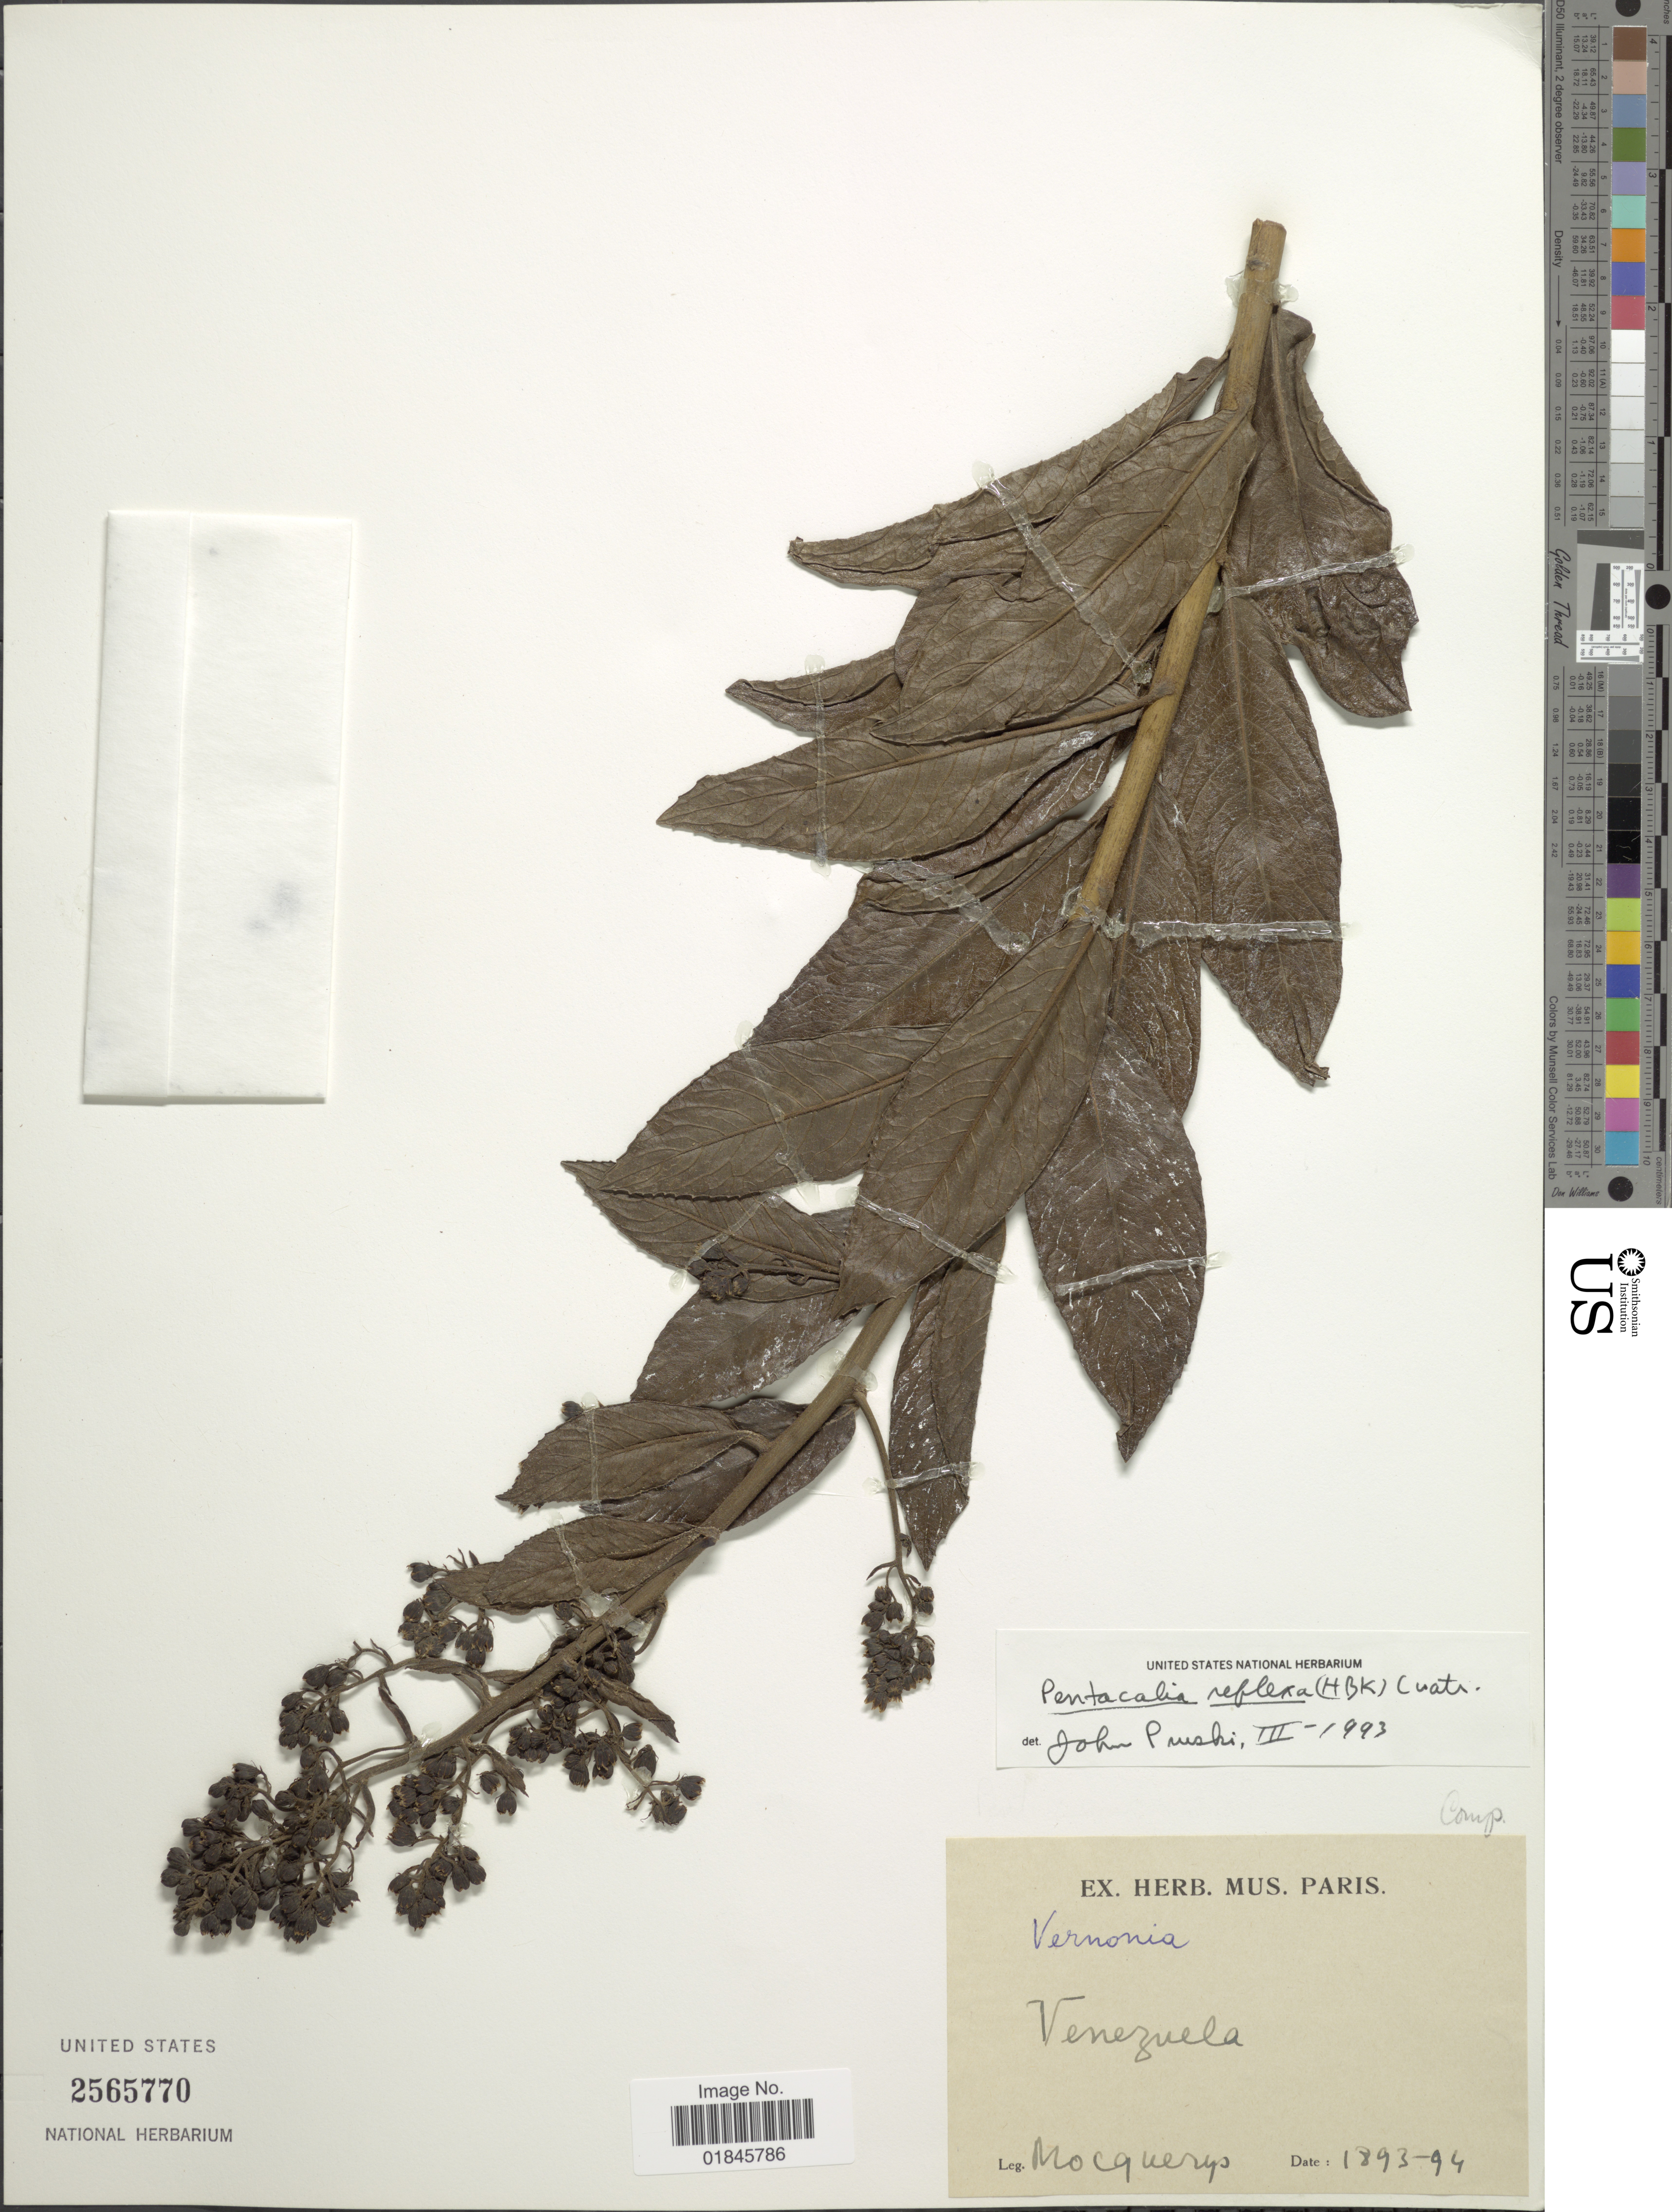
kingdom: Plantae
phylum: Tracheophyta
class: Magnoliopsida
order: Asterales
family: Asteraceae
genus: Pentacalia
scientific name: Pentacalia reflexa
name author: (Kunth) Cuatrec.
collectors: A. Mocquerys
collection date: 1893/1894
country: Venezuela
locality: S.L.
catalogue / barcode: US 2565770